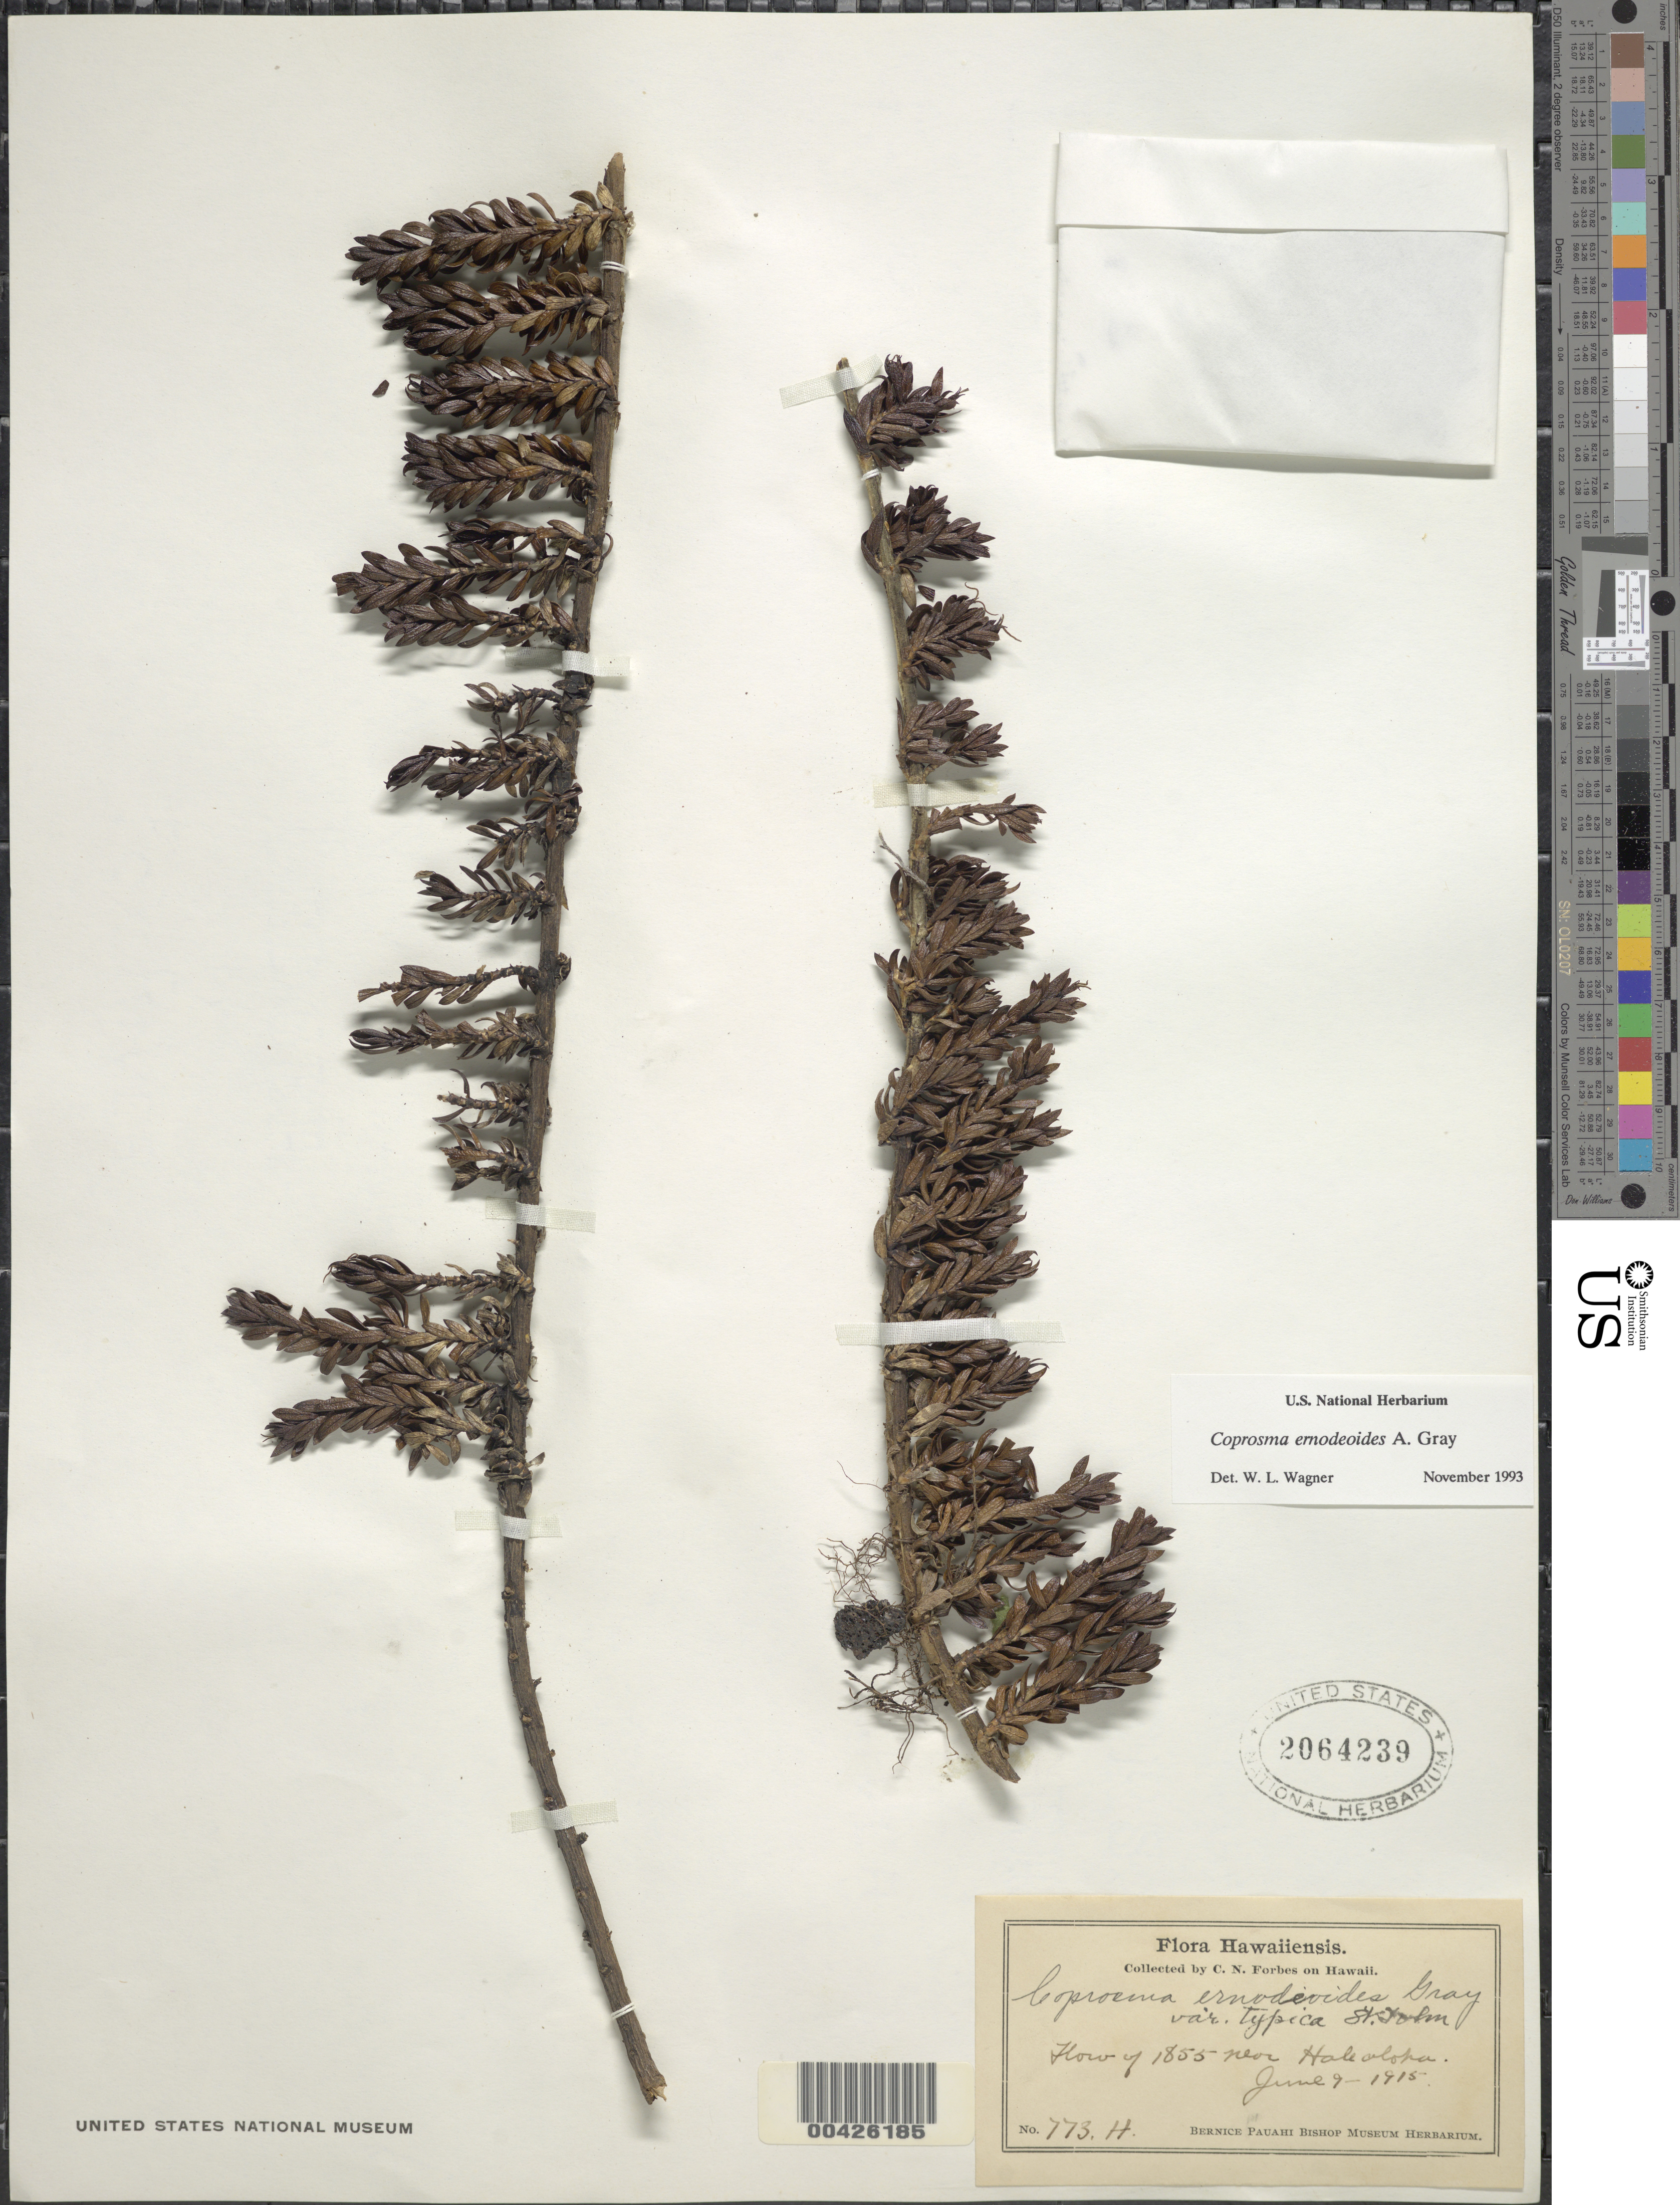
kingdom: Plantae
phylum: Tracheophyta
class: Magnoliopsida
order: Gentianales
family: Rubiaceae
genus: Coprosma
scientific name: Coprosma ernodeoides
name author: A. Gray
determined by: Wagner, W. L., (BOT), Smithsonian Institution - National Museum of Natural History (UNITED STATES)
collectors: C. N. Forbes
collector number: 773.H.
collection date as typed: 9 Jun 1915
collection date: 1915-06-09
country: United States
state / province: Hawaii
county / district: Hawaii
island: Hawaii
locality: Flow of 1855 near Hale aloha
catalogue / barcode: US 2064239